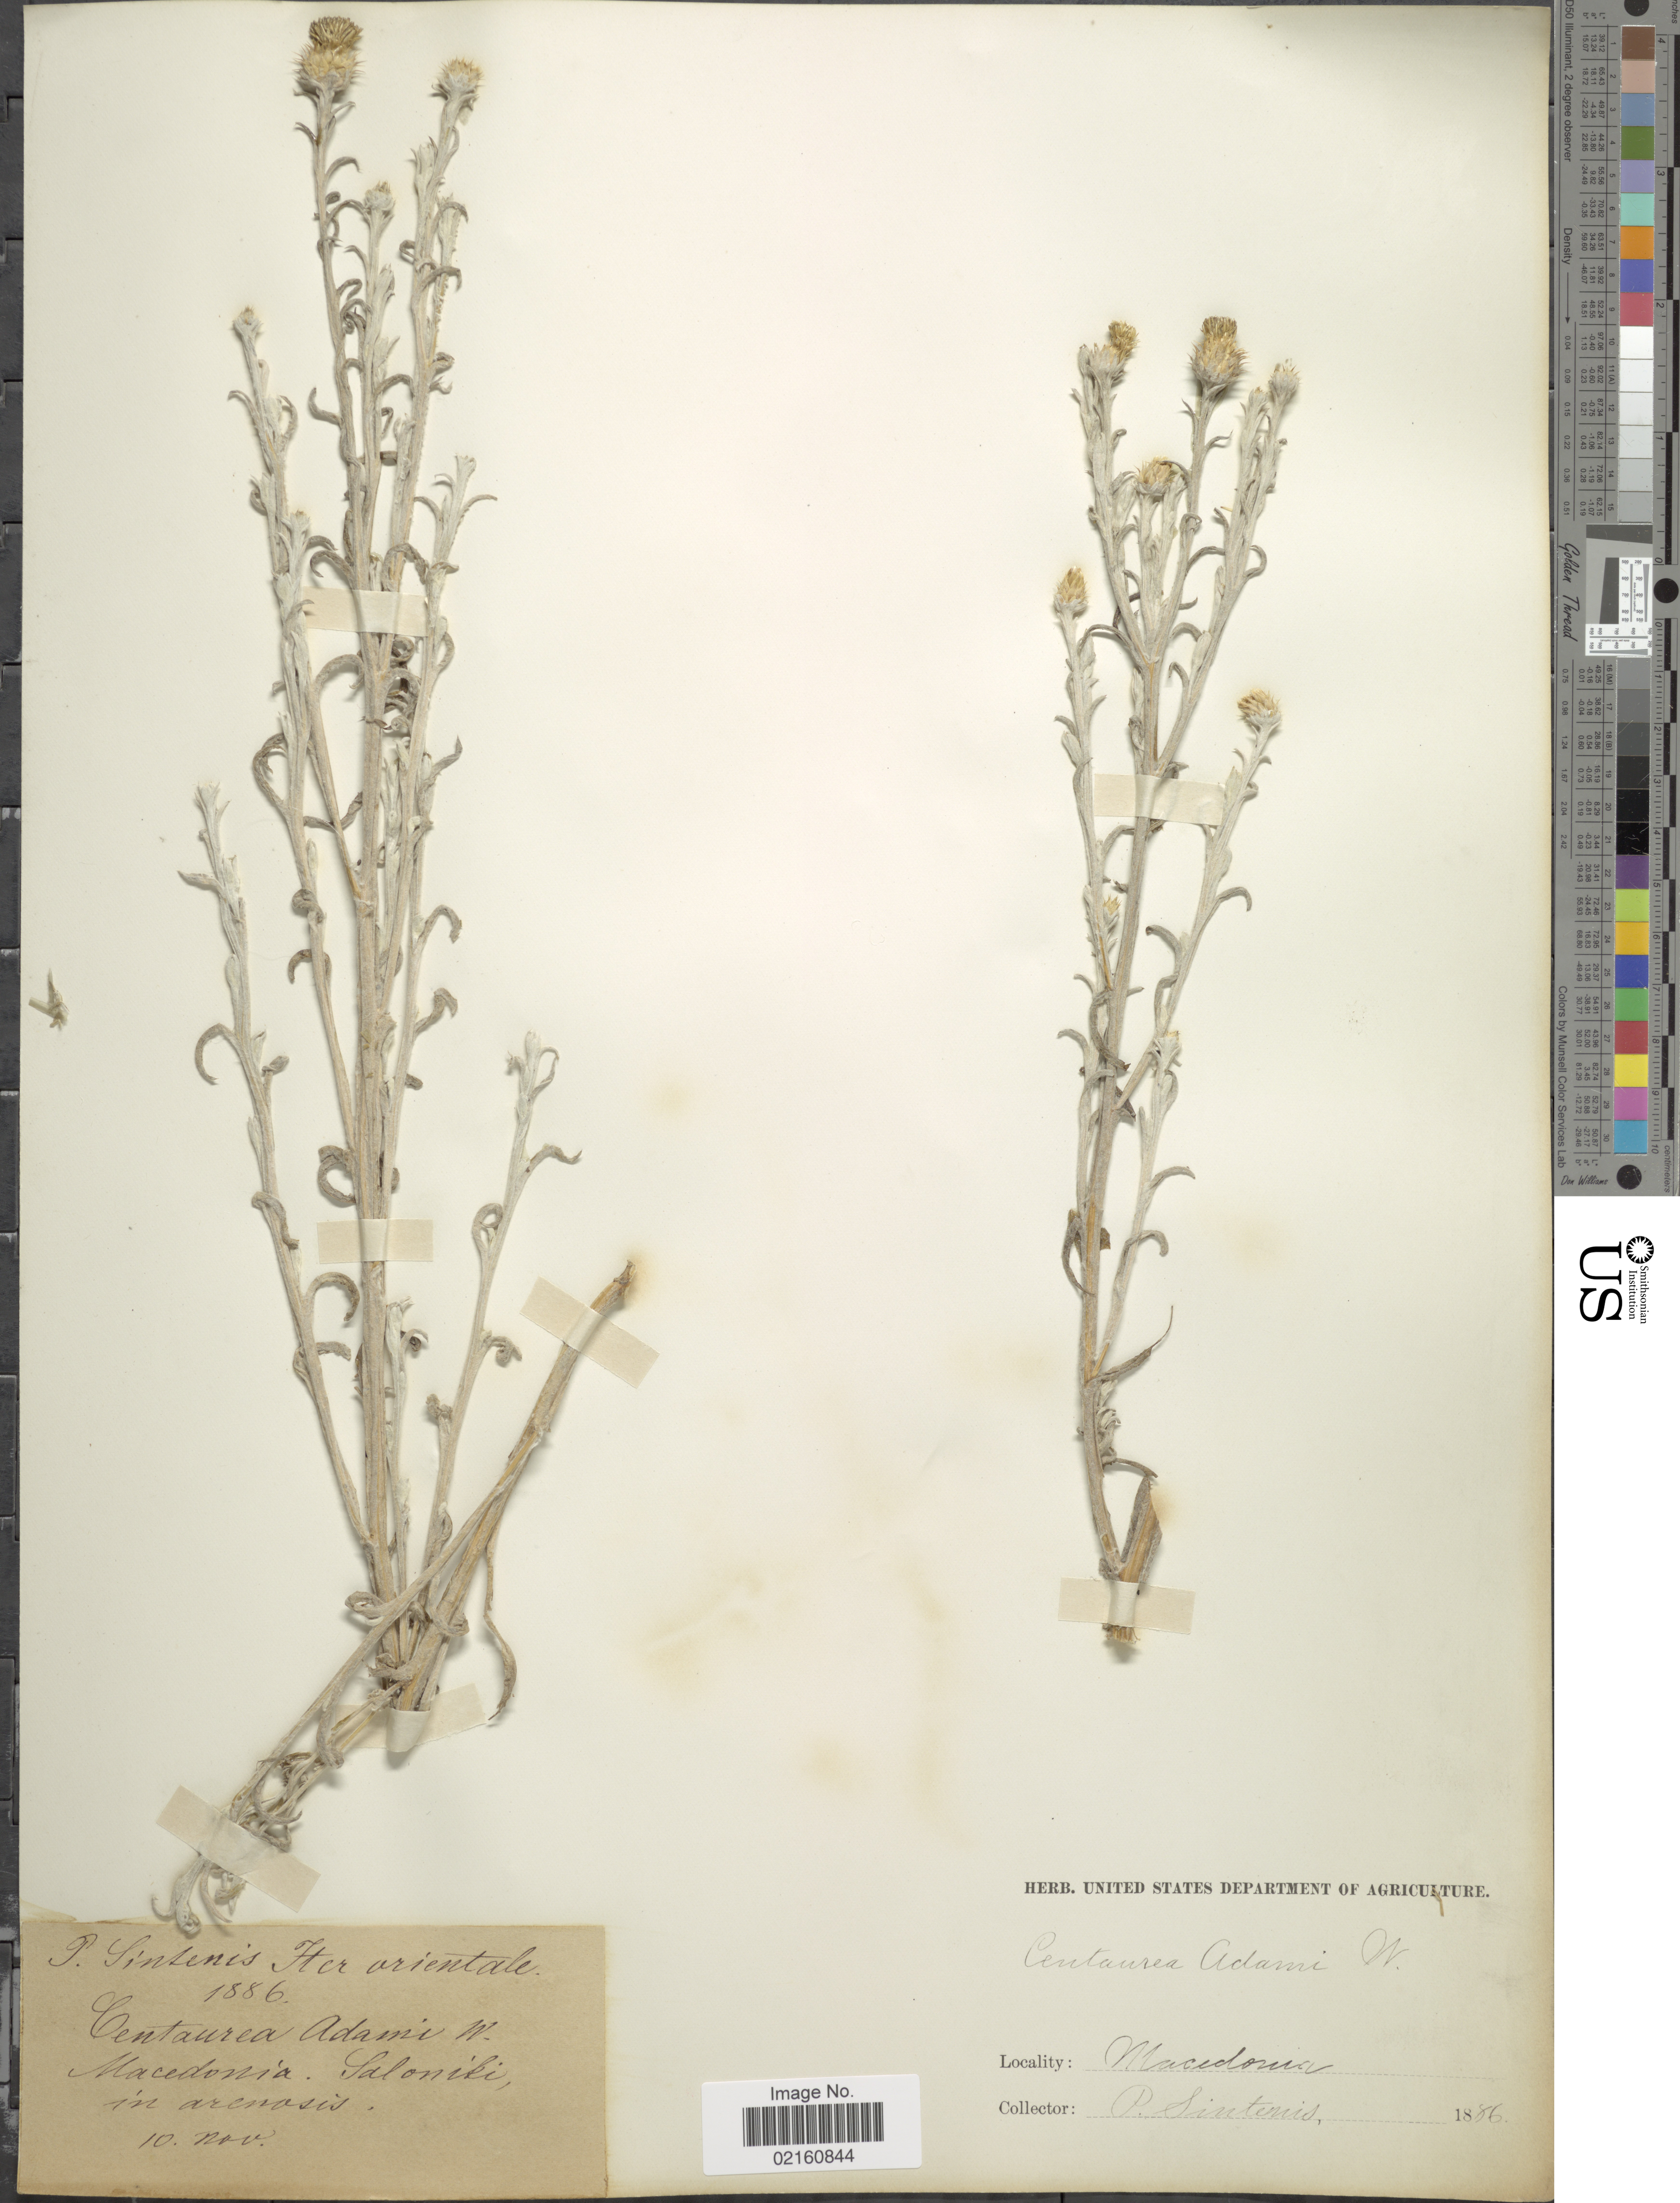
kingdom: Plantae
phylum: Tracheophyta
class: Magnoliopsida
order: Asterales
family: Asteraceae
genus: Centaurea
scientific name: Centaurea solstitialis subsp. adamii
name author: (Willd.) Nyman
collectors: P. Sintenis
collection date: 1886-11-10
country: Greece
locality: Saloniki